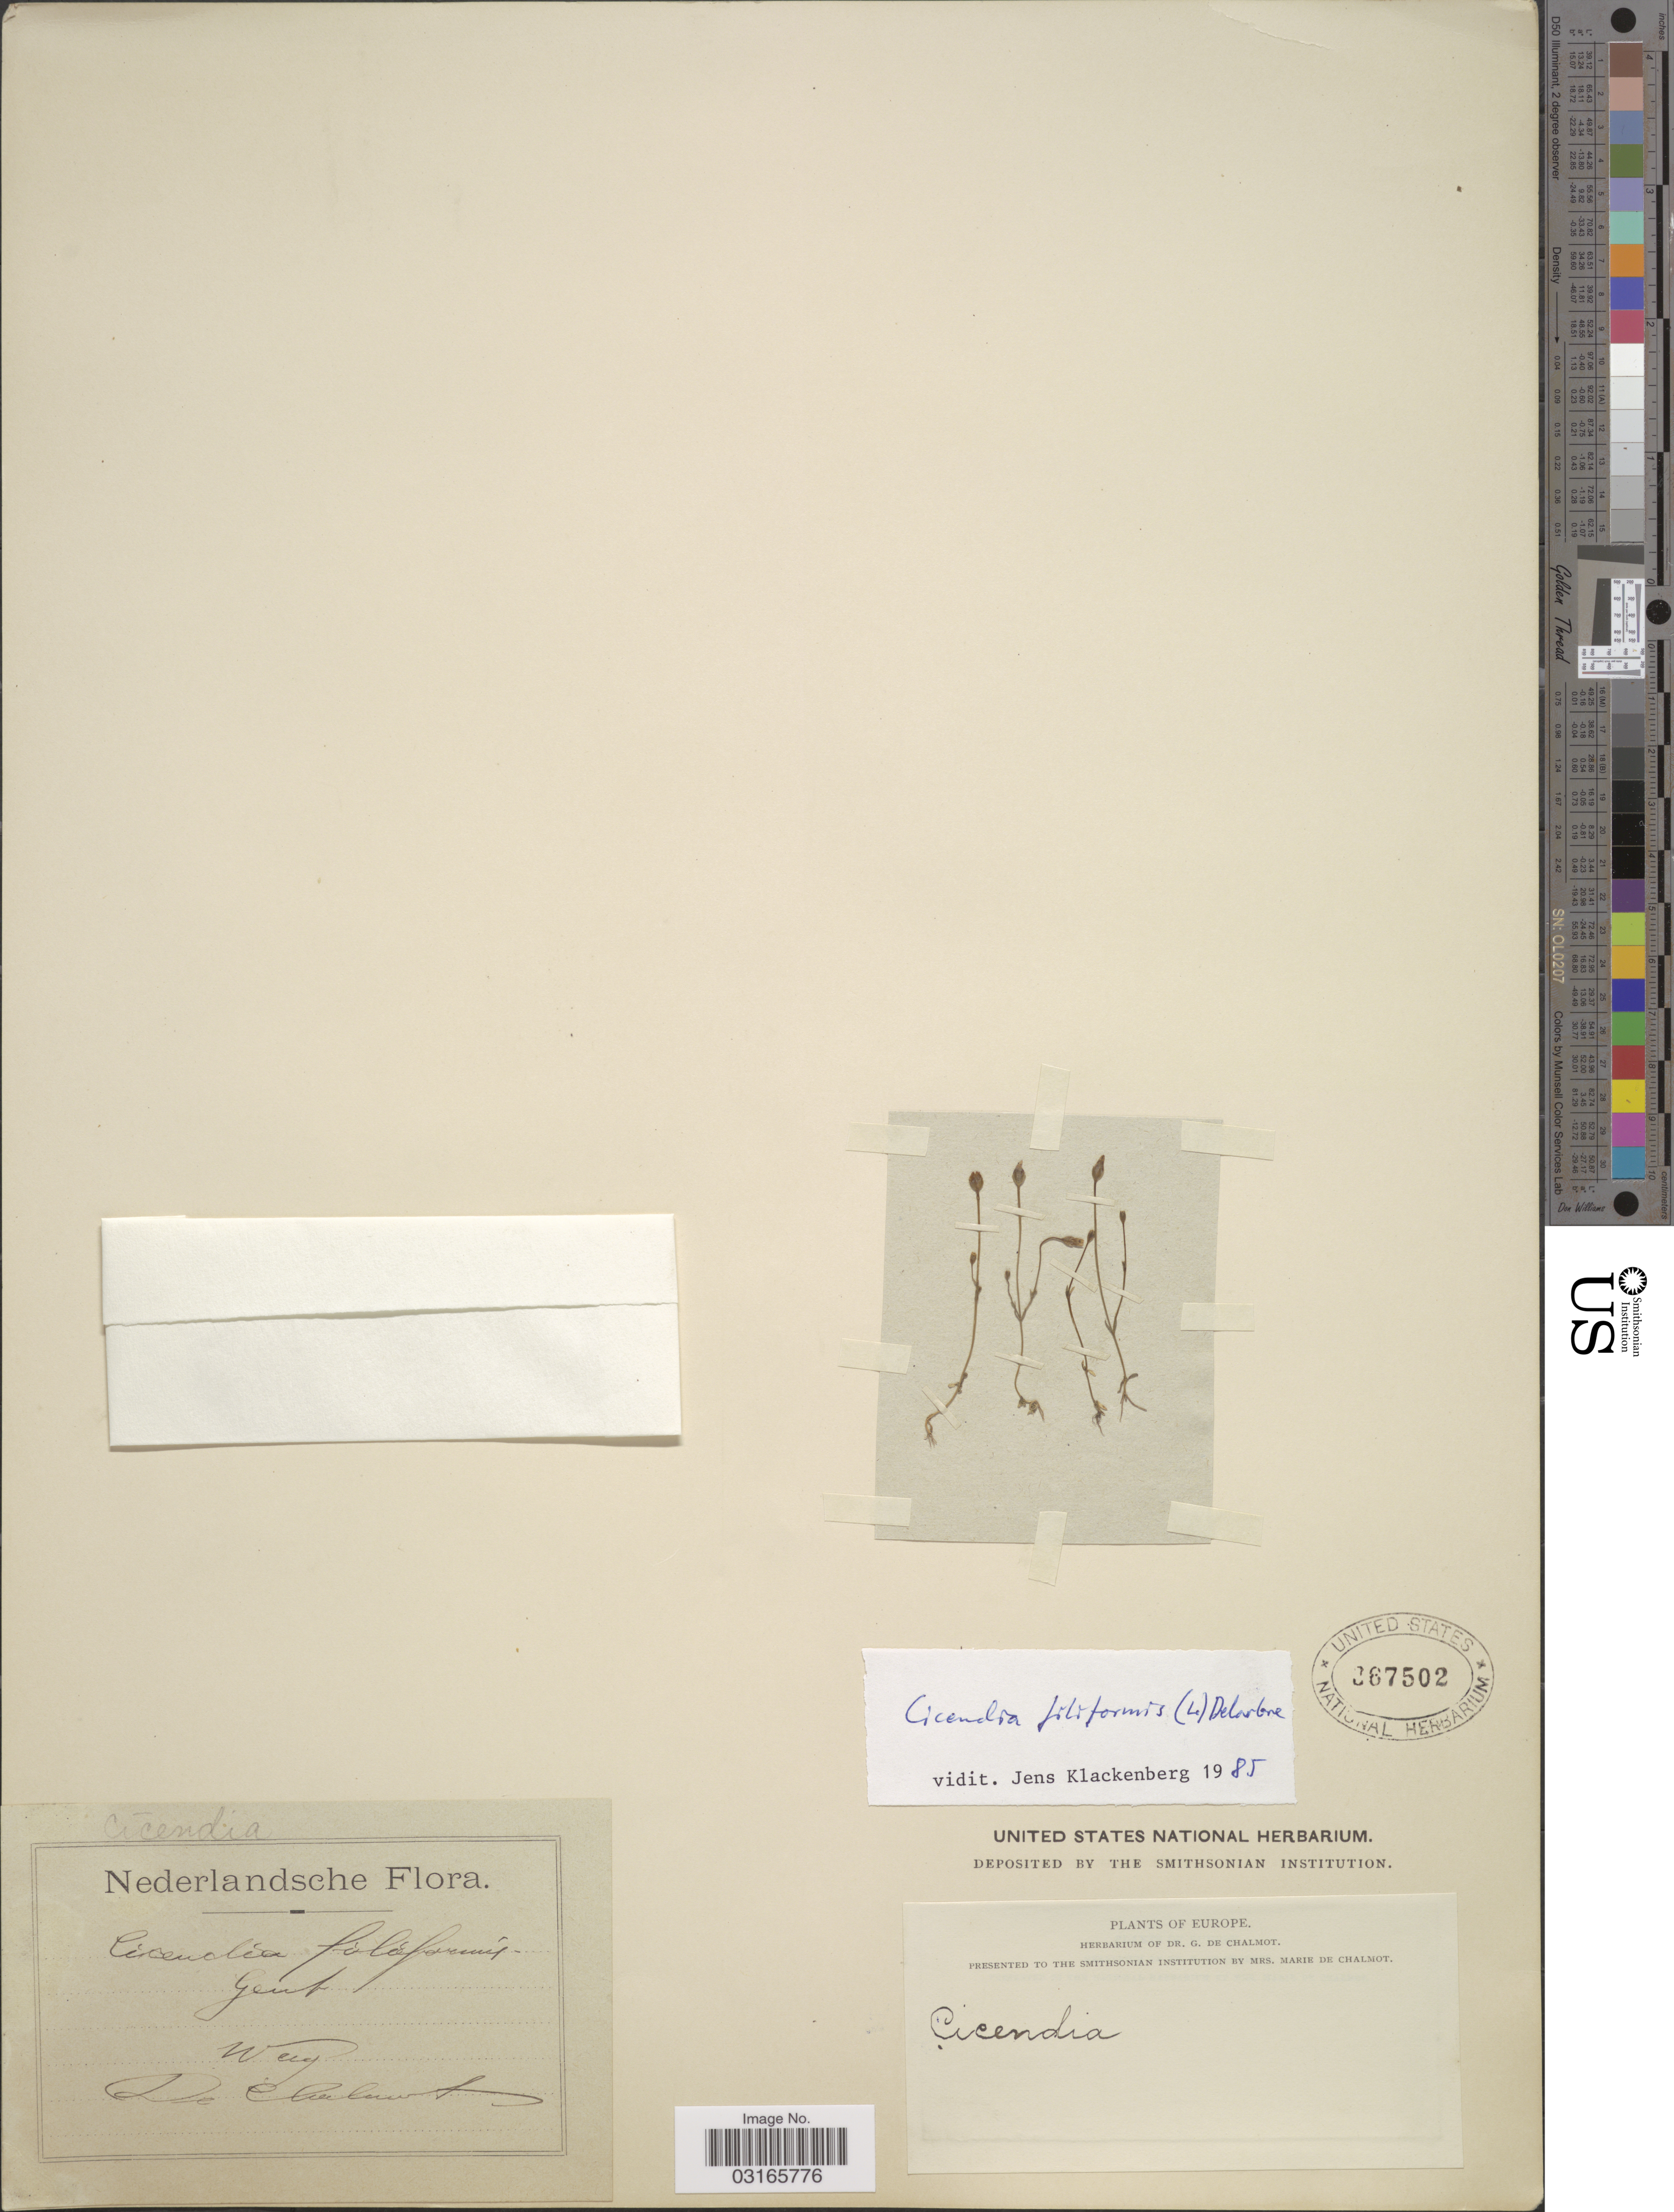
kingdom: Plantae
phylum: Tracheophyta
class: Magnoliopsida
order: Gentianales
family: Gentianaceae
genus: Cicendia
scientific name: Cicendia filiformis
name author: (L.) Delarbre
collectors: G. de Chalmot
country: Netherlands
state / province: Gelderland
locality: Wag.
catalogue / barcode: US 387502